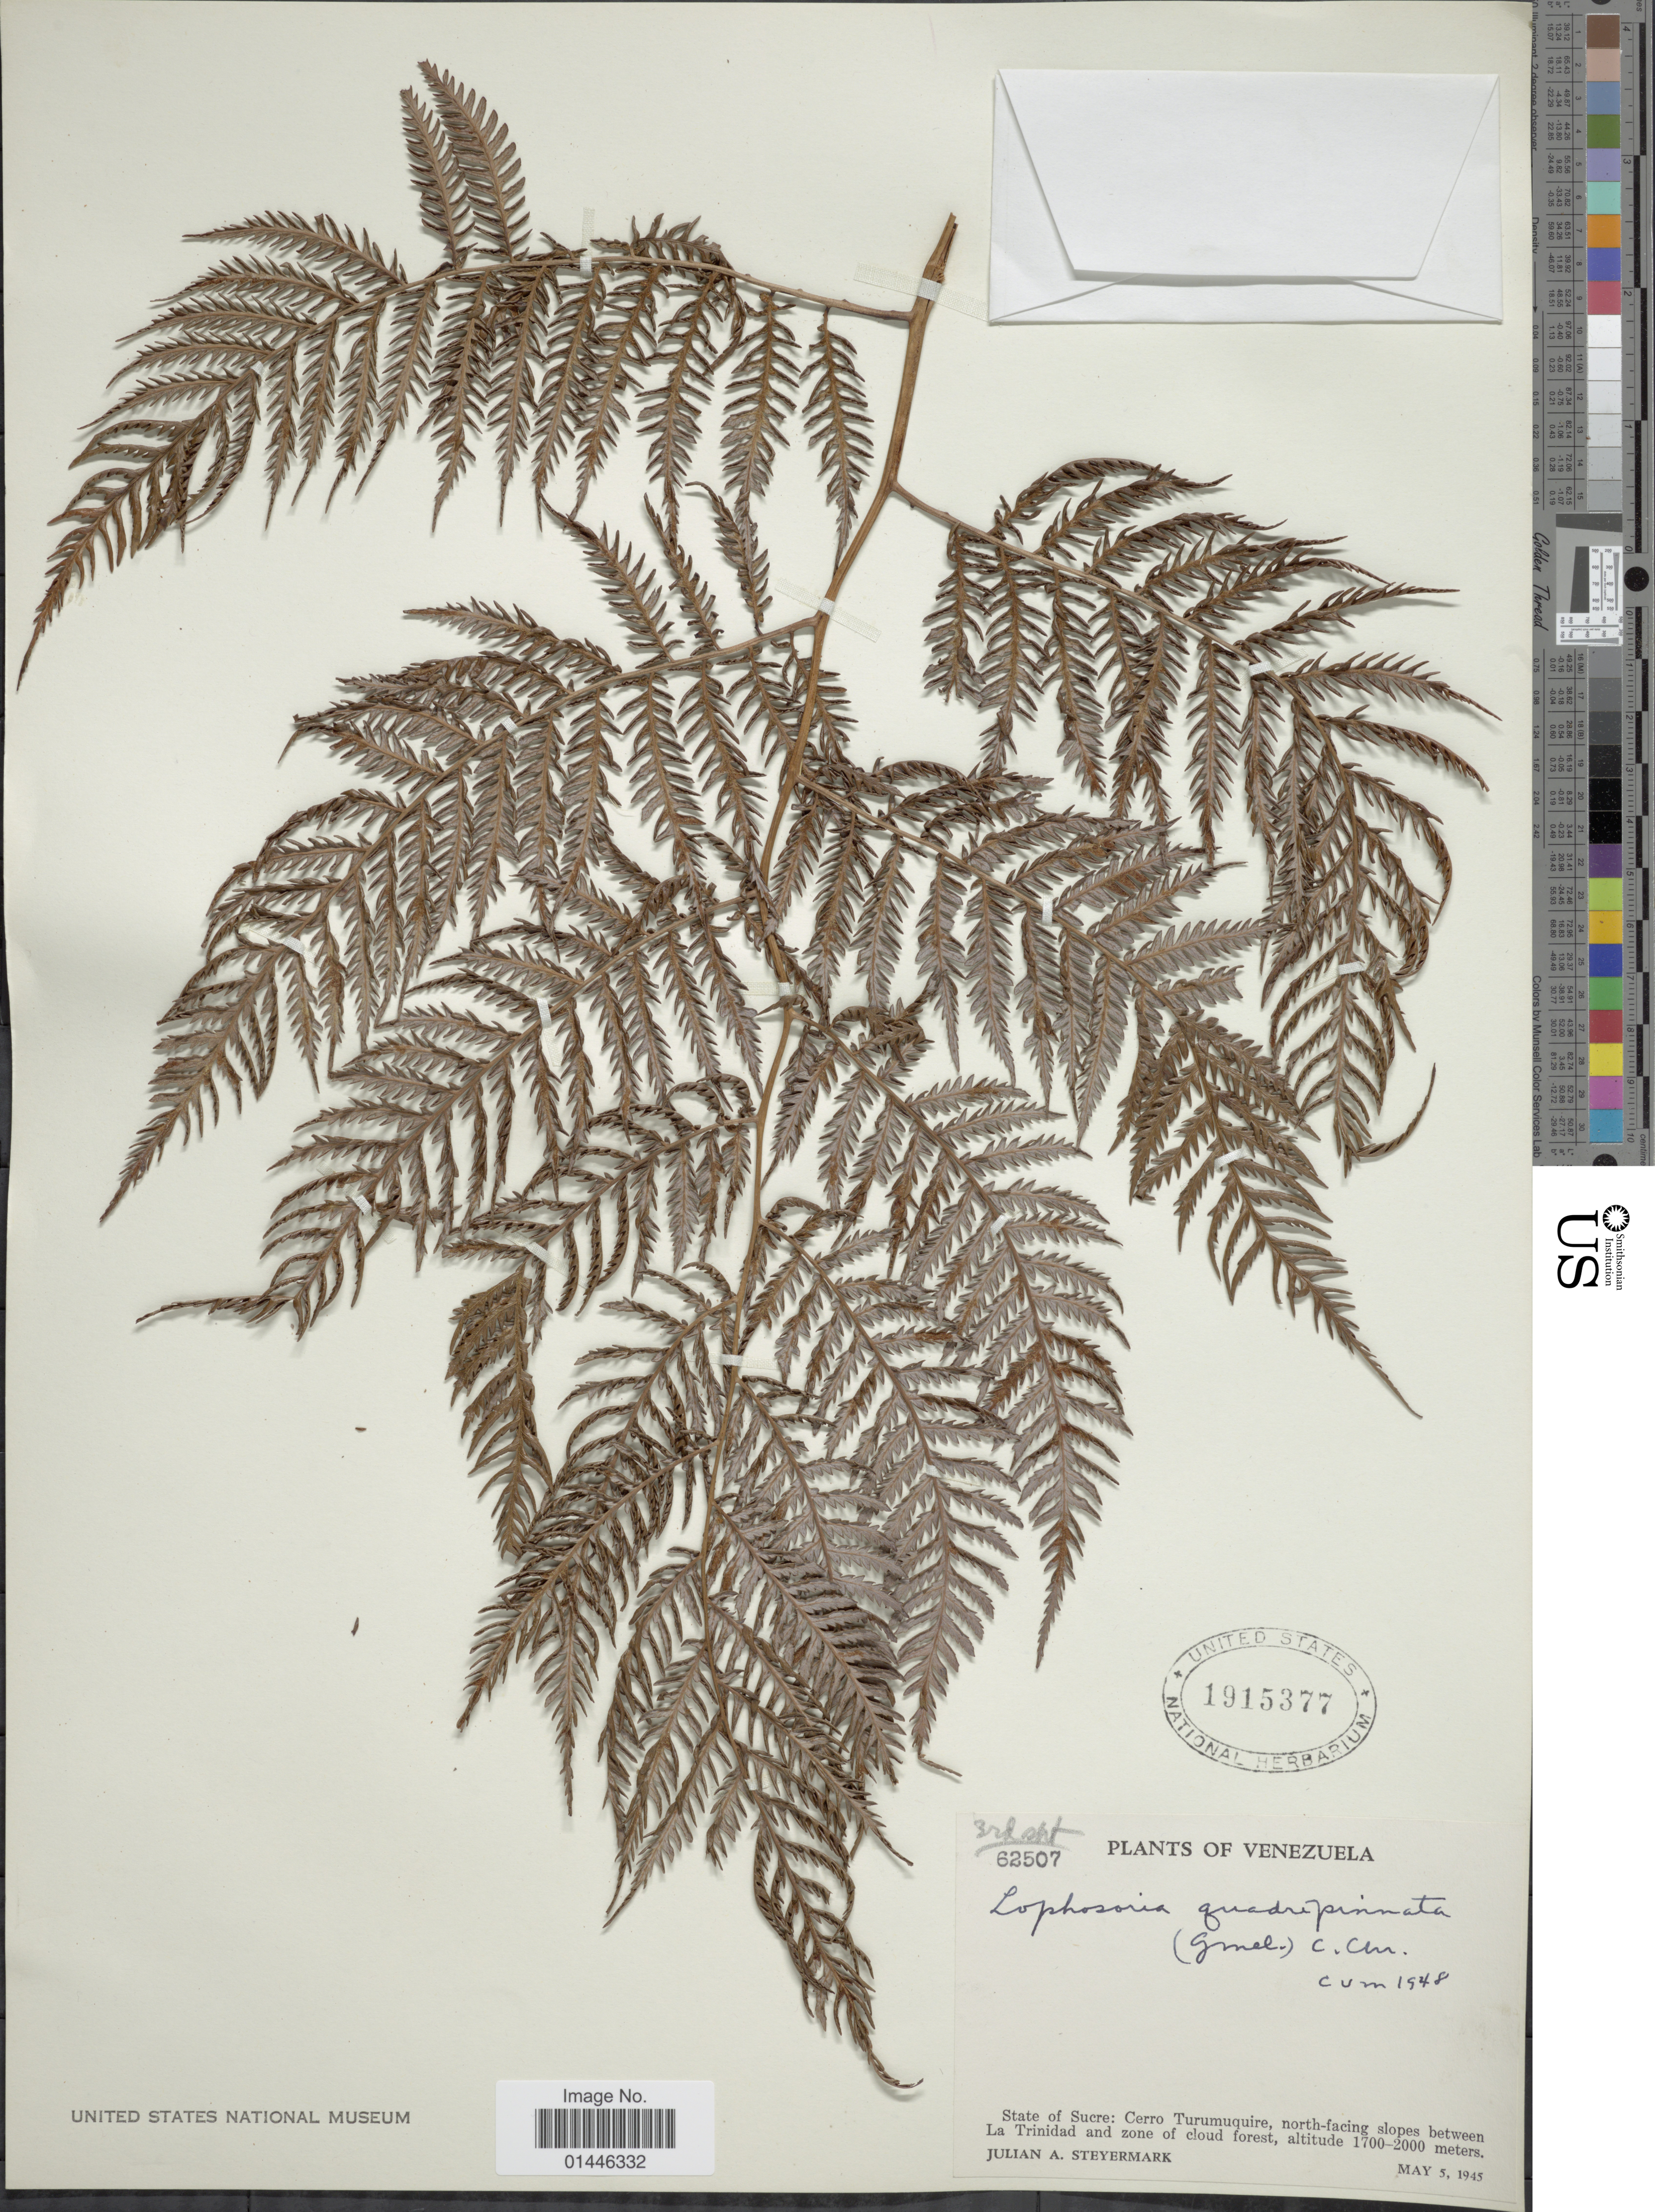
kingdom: Plantae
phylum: Tracheophyta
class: Polypodiopsida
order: Cyatheales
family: Dicksoniaceae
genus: Lophosoria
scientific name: Lophosoria quadripinnata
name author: (J.F. Gmel.) C. Chr.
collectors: J. Steyermark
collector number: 62507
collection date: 1945-05-05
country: Venezuela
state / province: Sucre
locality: Cerro Turmuquire, north-facing slopes between La Trinidad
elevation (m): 1700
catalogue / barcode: US 1915377